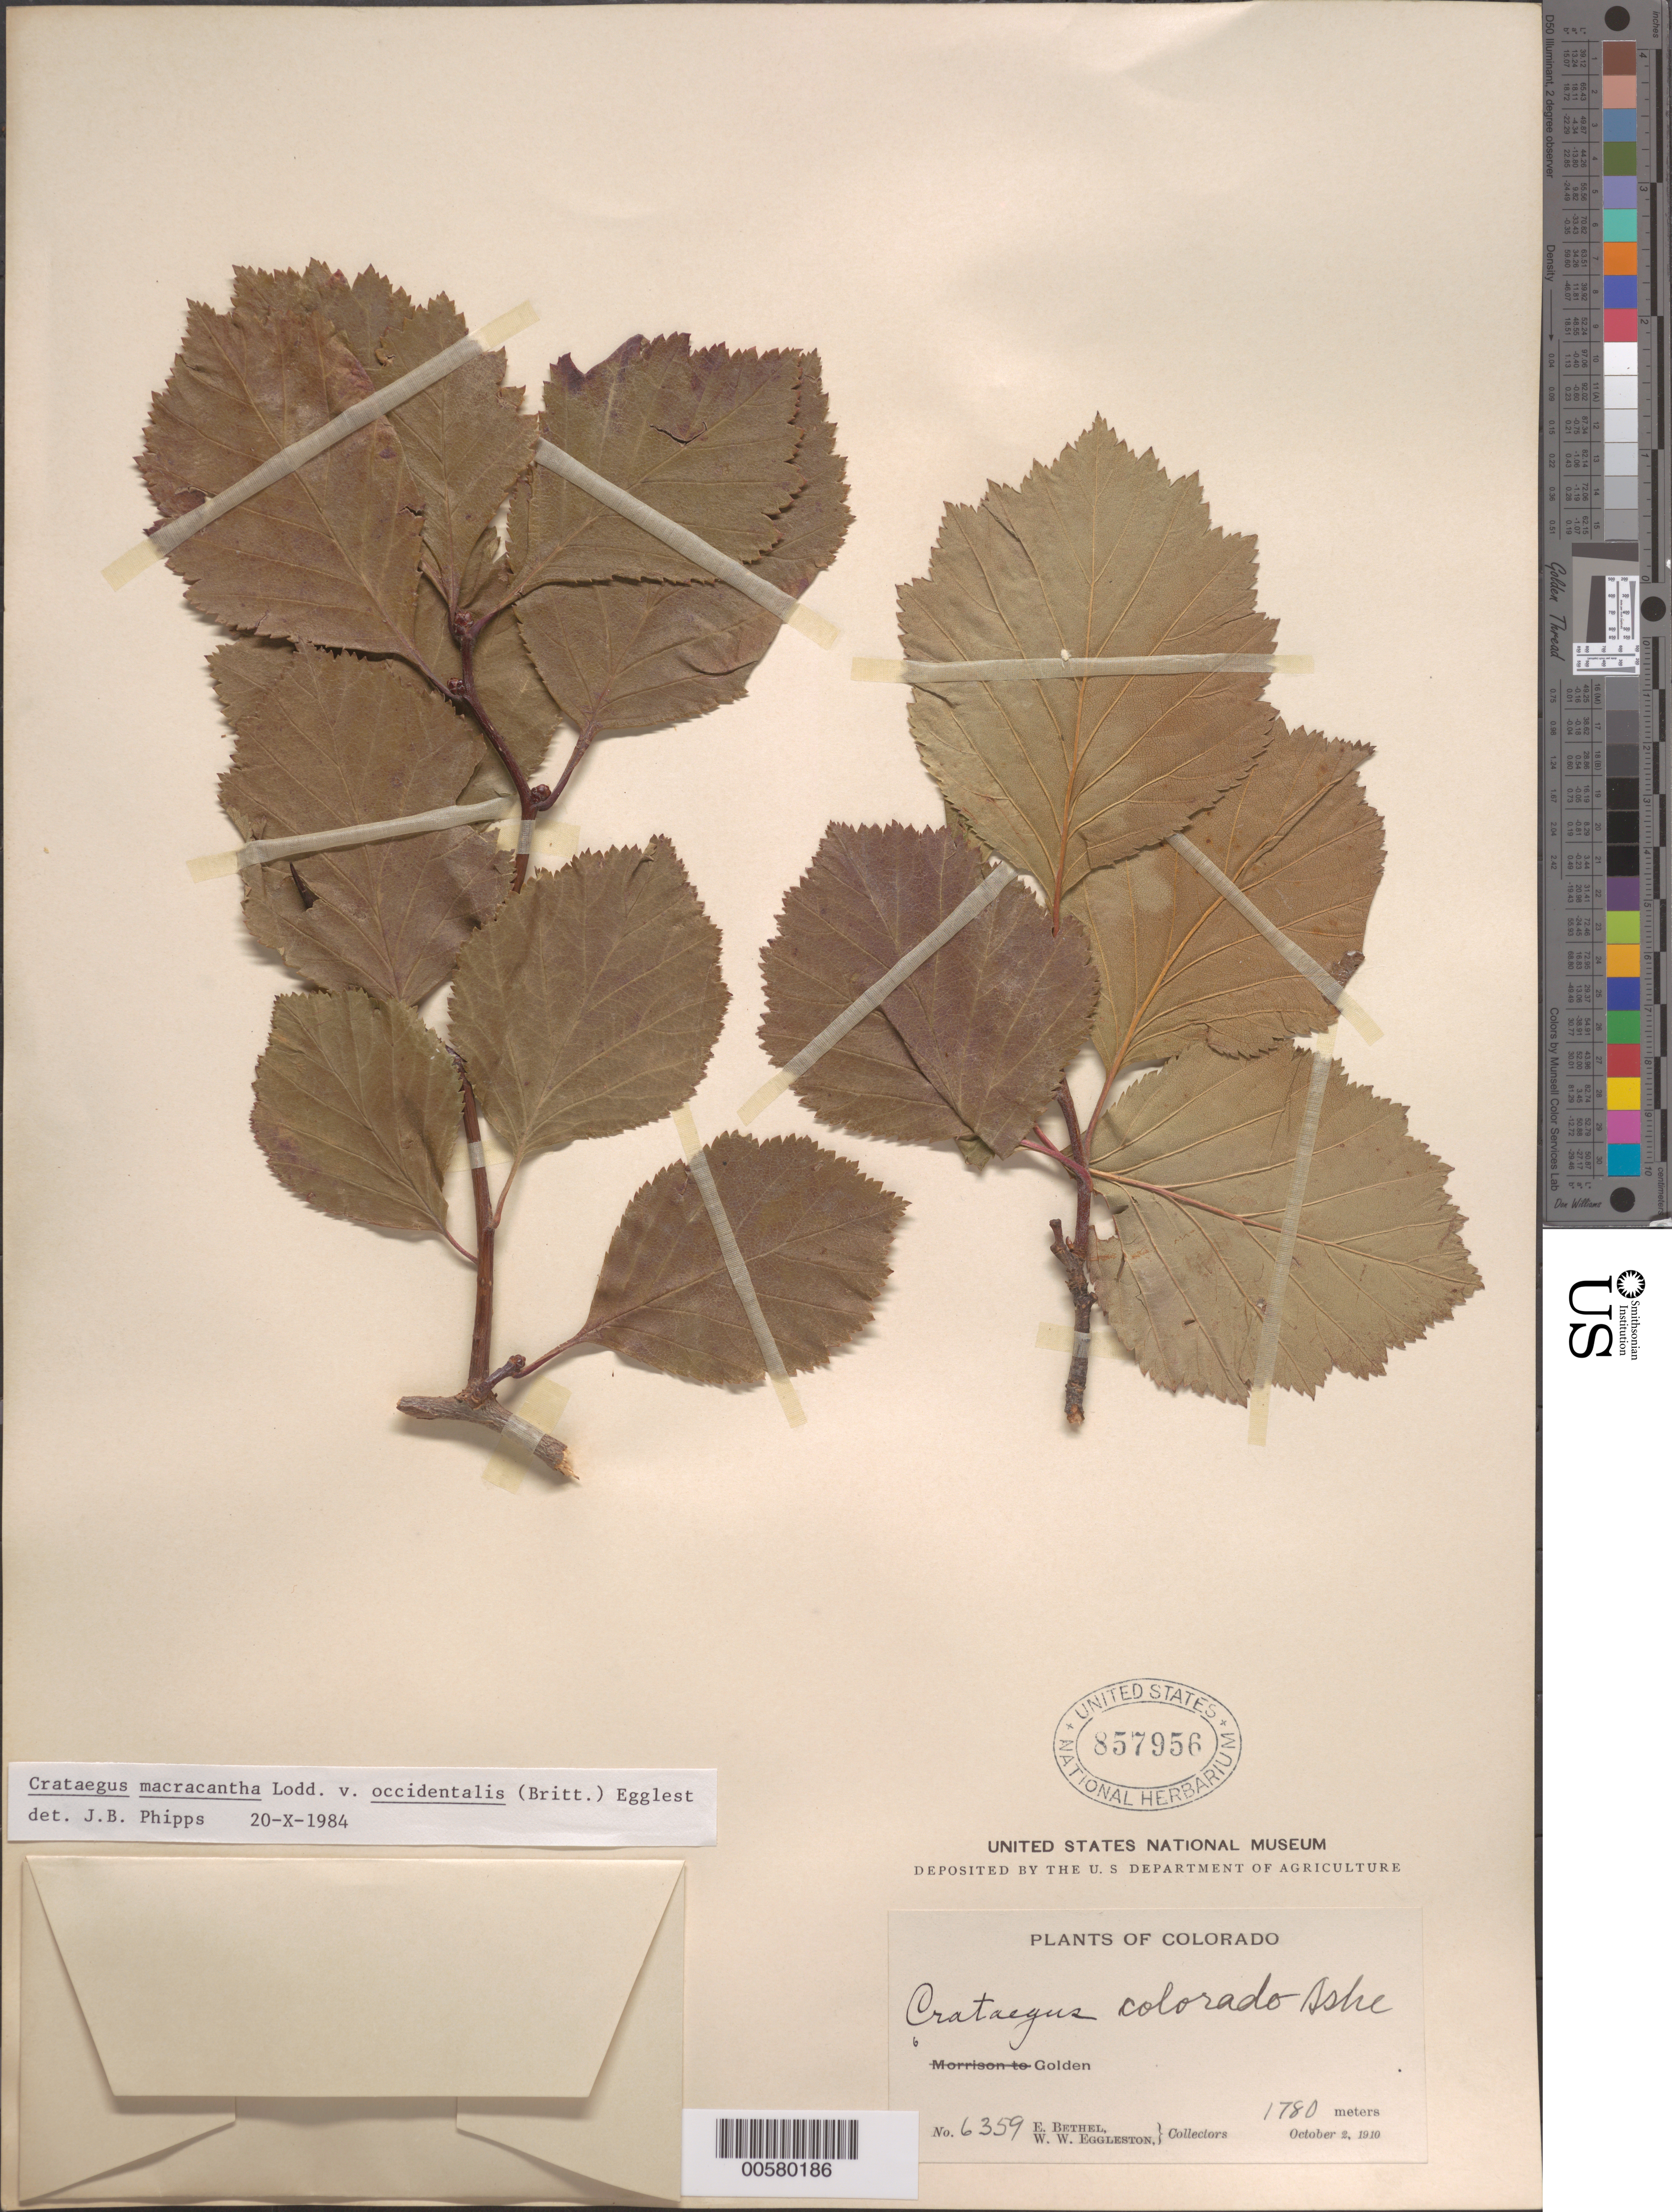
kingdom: Plantae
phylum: Tracheophyta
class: Magnoliopsida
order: Rosales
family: Rosaceae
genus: Crataegus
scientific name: Crataegus macracantha var. occidentalis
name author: (Britton) Eggl.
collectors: E. Bethel & W. W. Eggleston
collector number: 6359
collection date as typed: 02 Oct 1910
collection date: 1910-10-02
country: United States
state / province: Colorado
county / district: Jefferson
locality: Golden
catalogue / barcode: US 857956